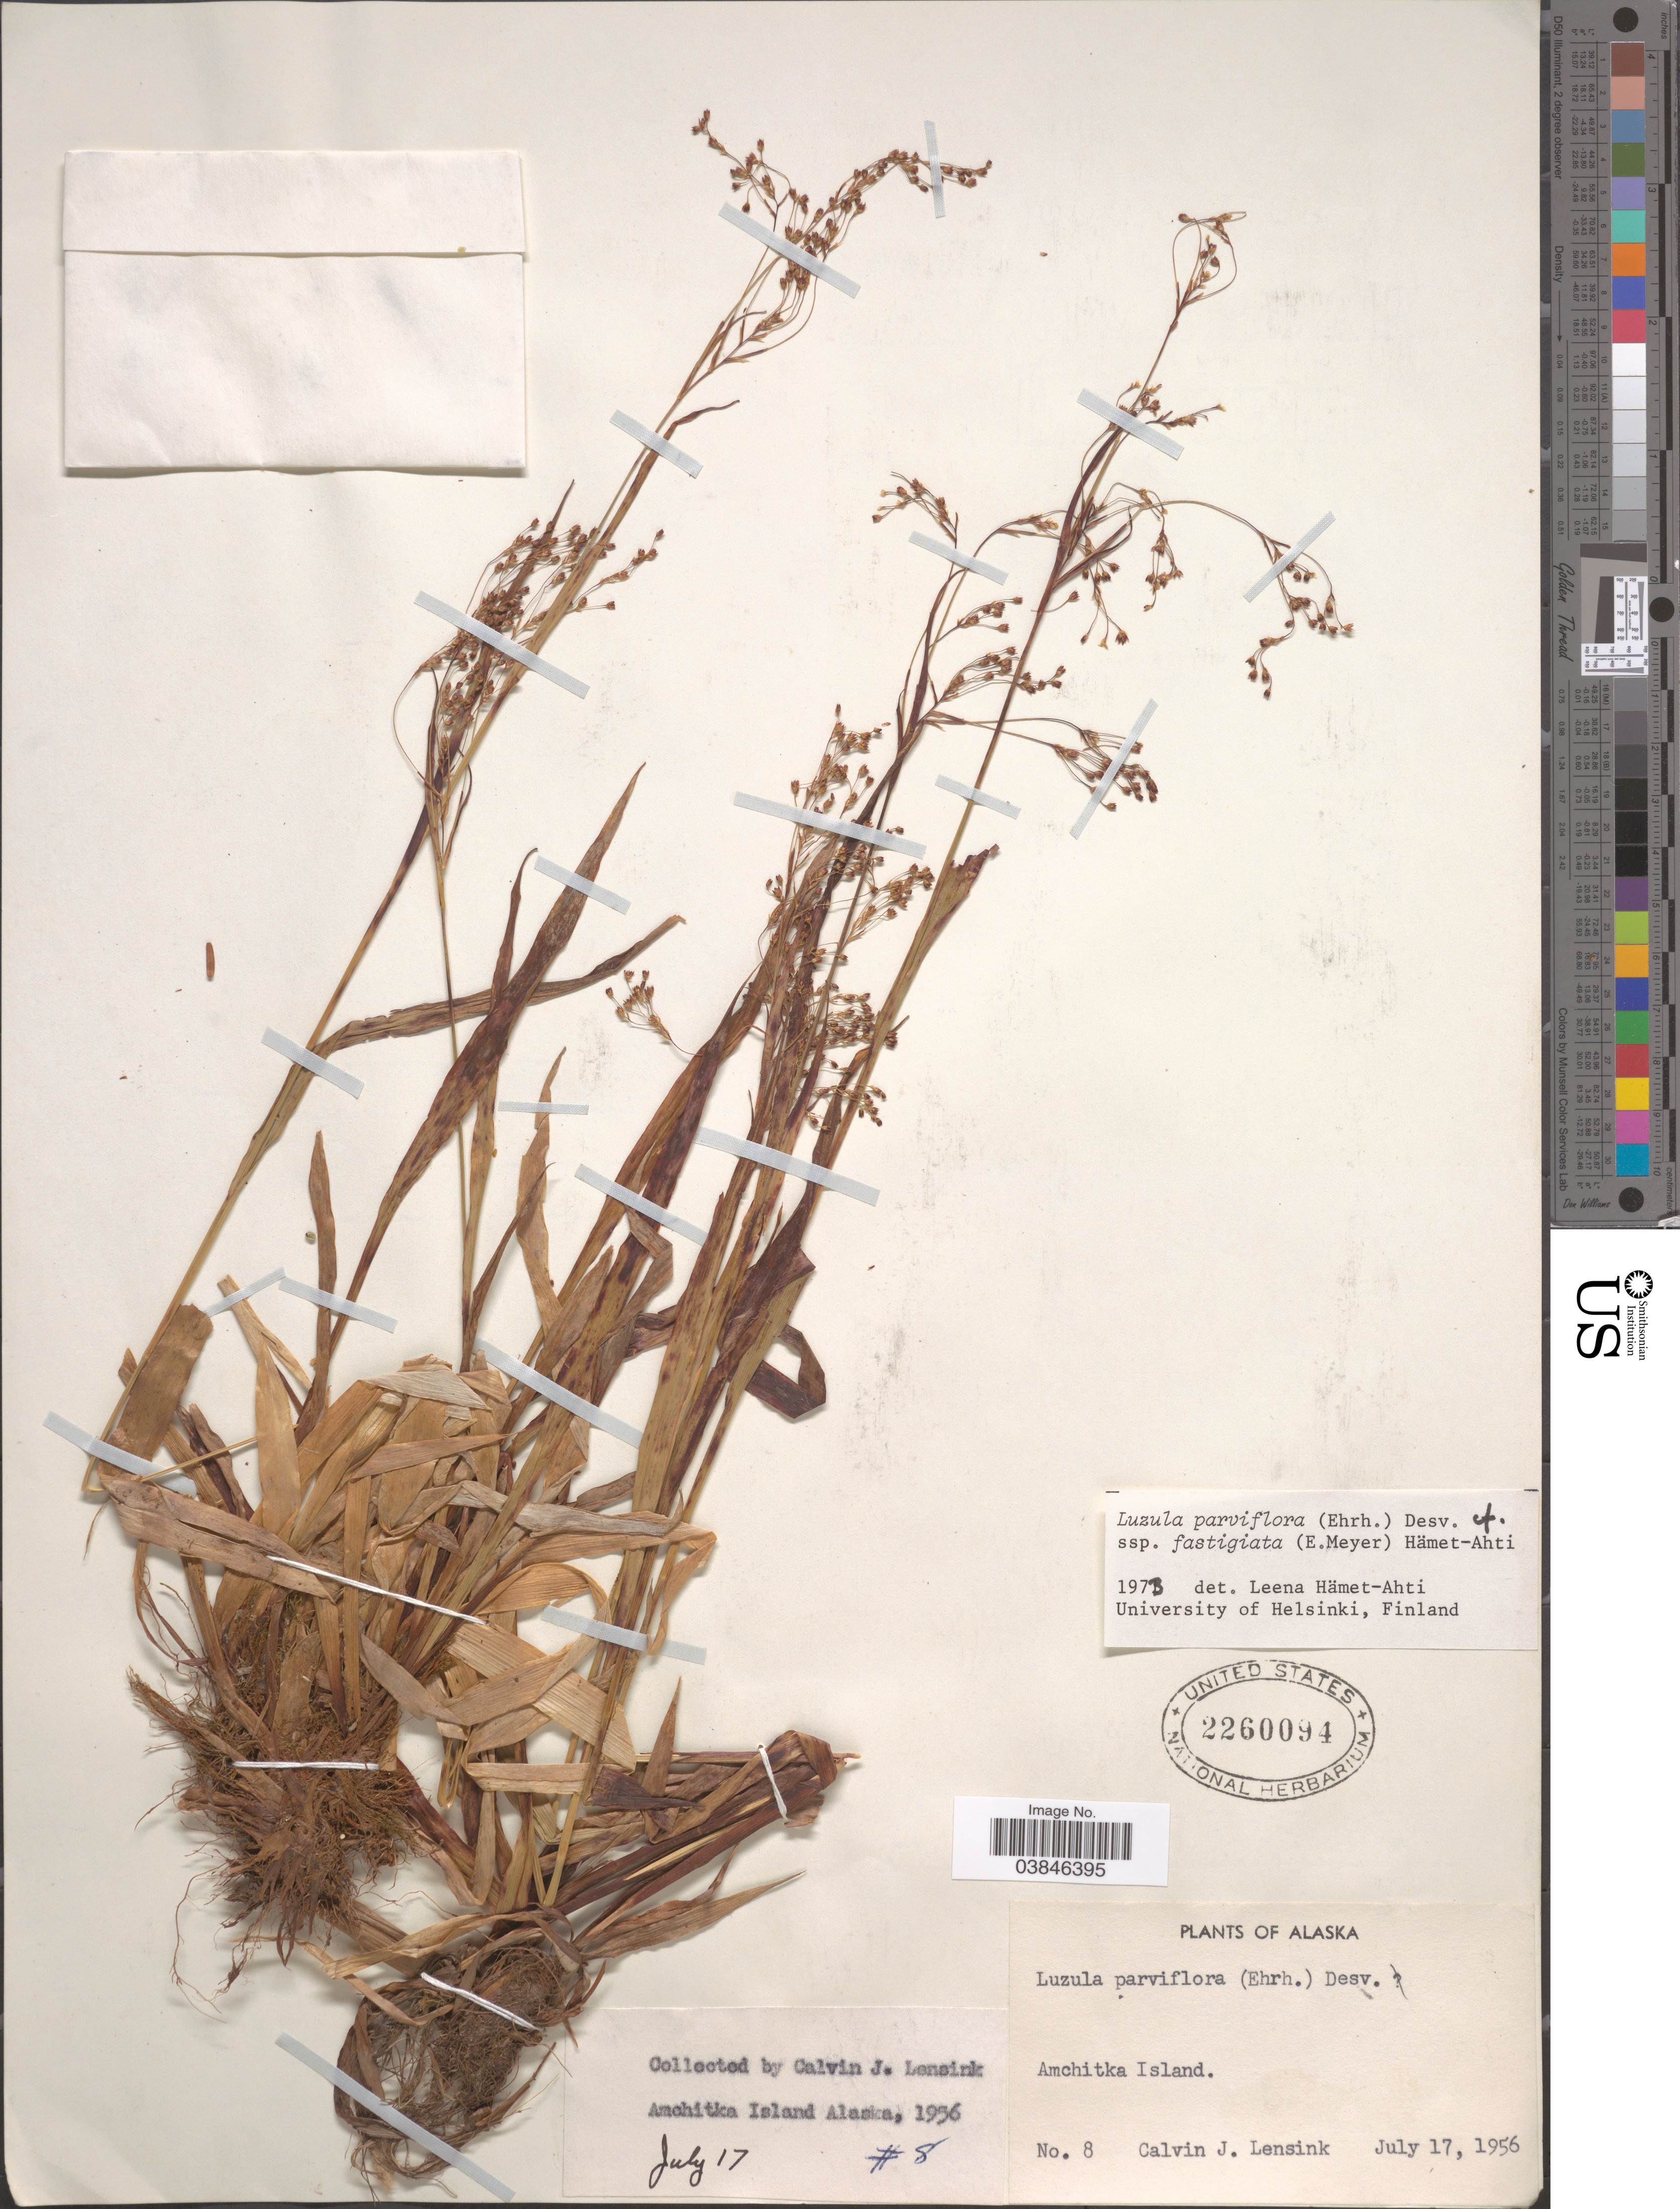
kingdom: Plantae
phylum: Tracheophyta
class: Liliopsida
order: Poales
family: Juncaceae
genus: Luzula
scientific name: Luzula parviflora subsp. fastigiata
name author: Buchenau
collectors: C. Lensink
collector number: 8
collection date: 1956-07-17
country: United States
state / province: Alaska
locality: Amchitka Island.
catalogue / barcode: US 2260094